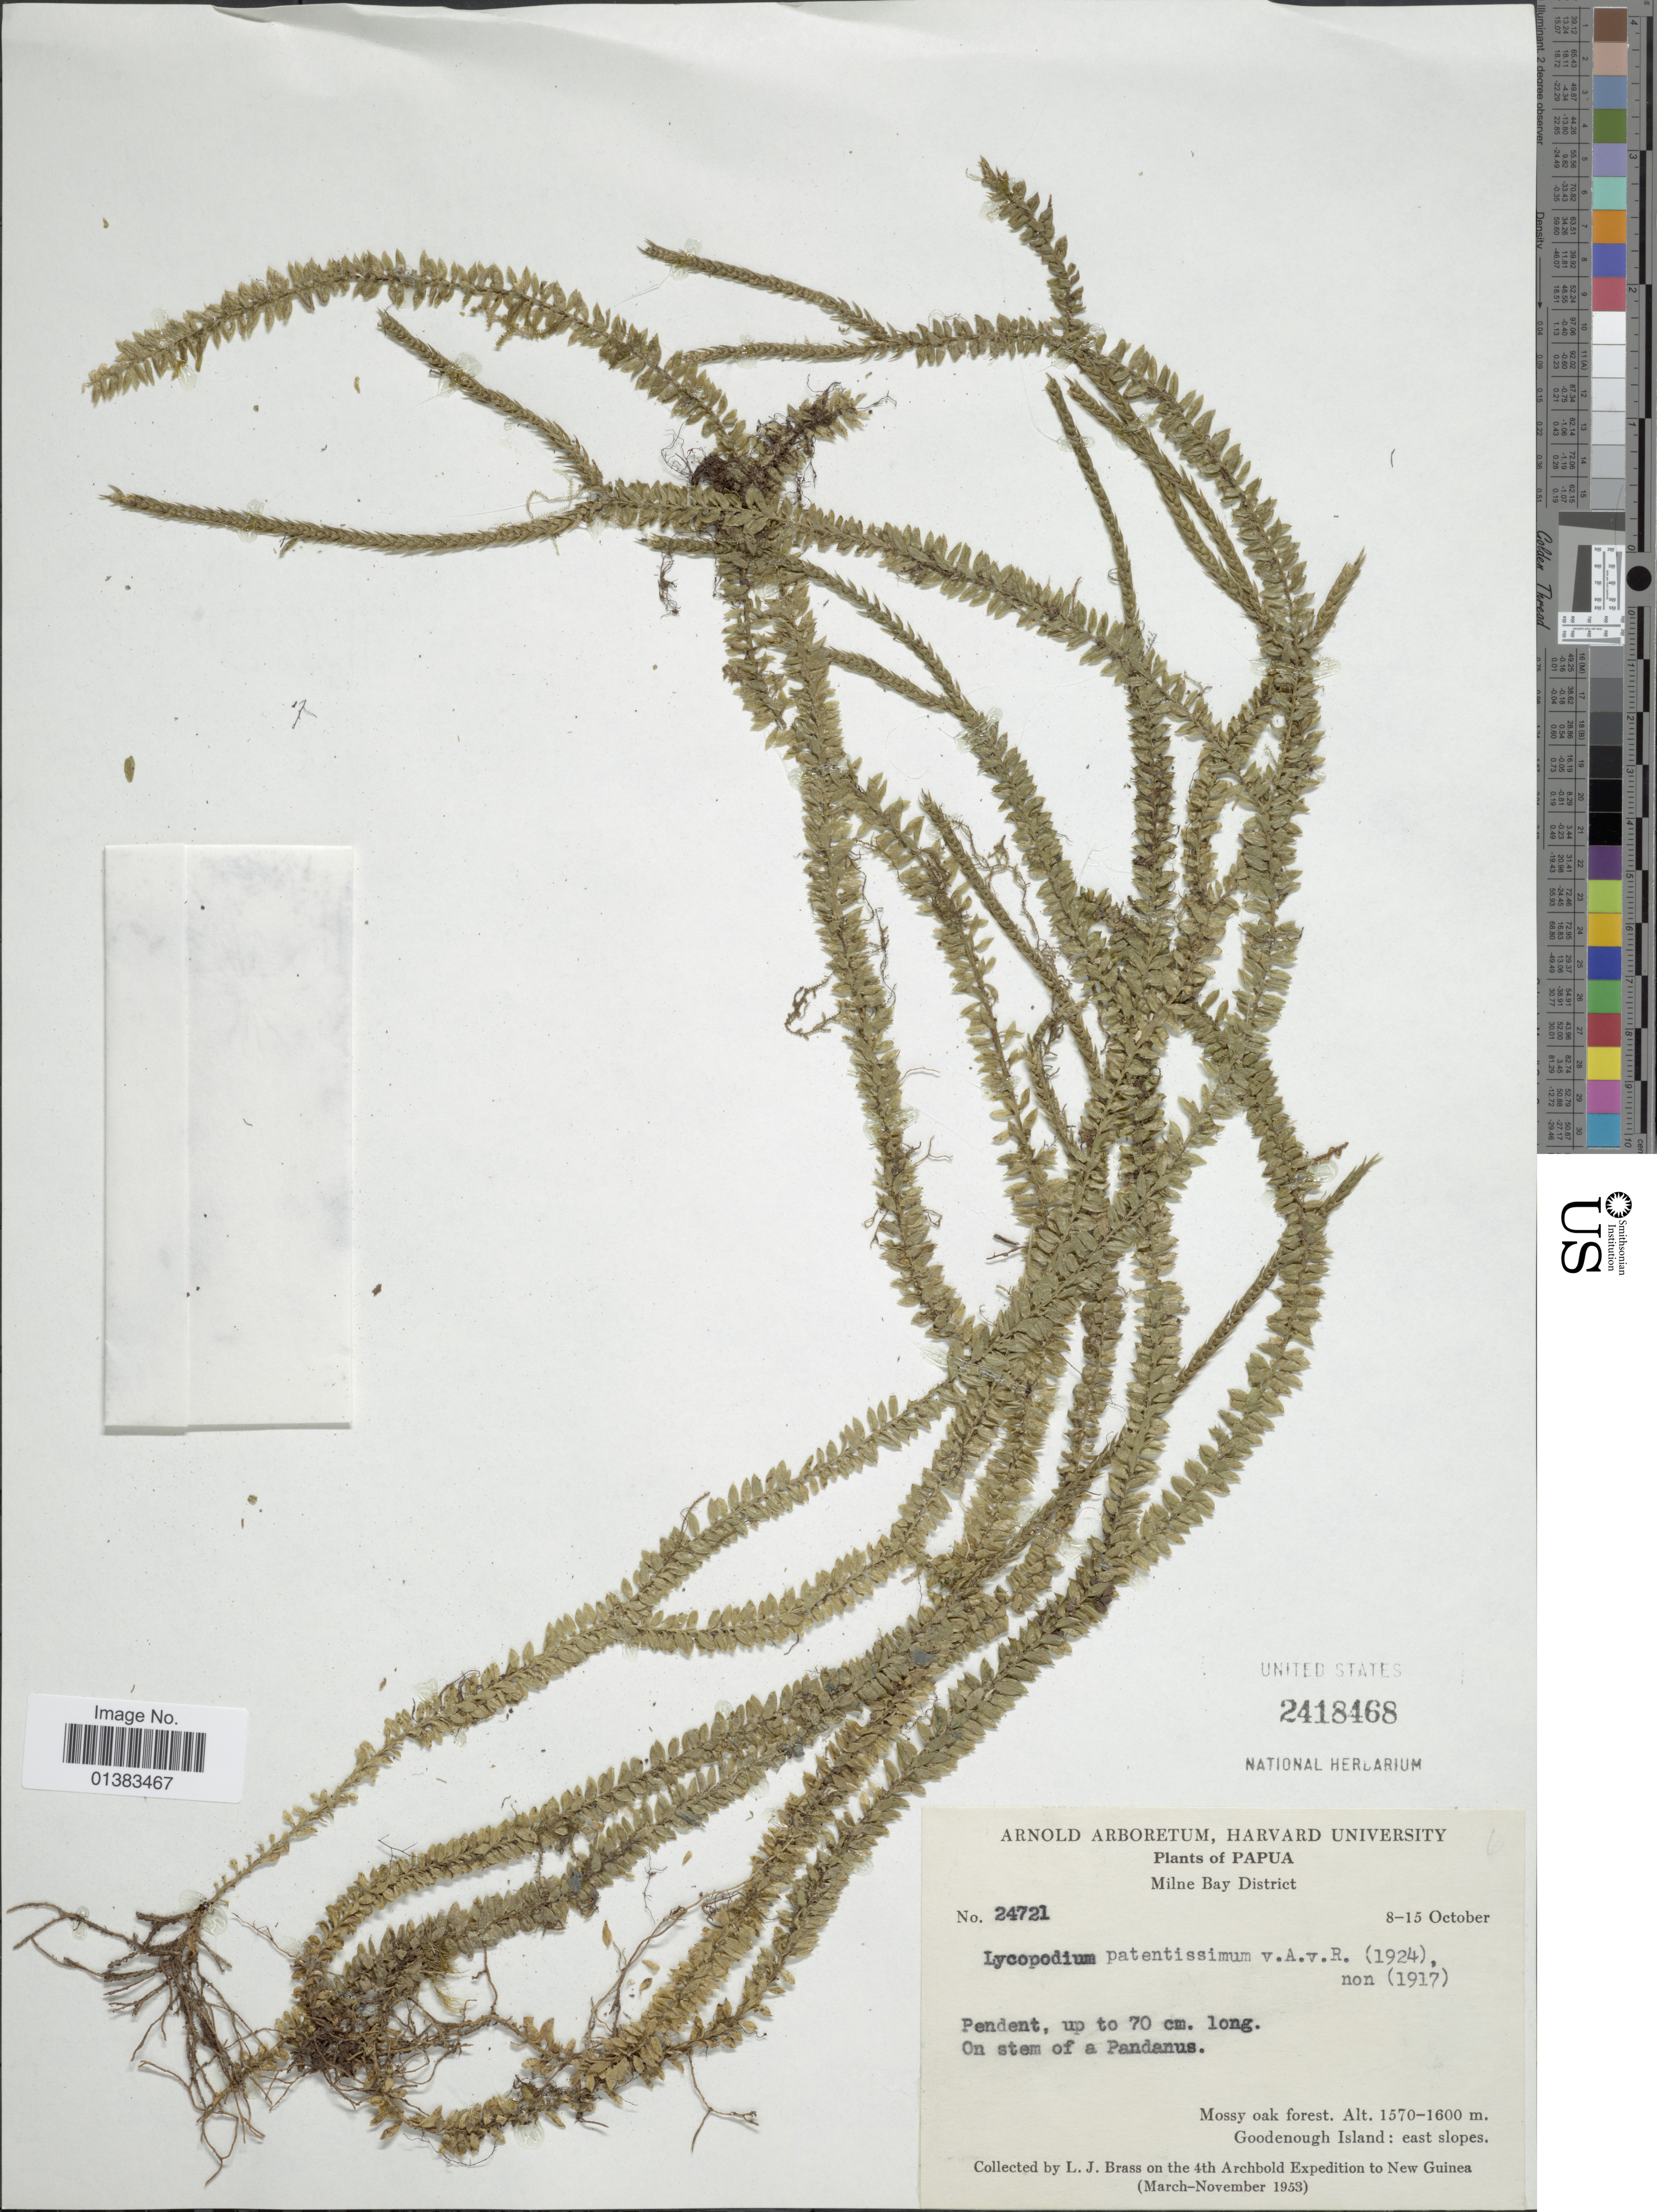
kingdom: Plantae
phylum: Tracheophyta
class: Lycopodiopsida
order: Lycopodiales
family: Lycopodiaceae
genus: Phlegmariurus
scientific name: Phlegmariurus patentissimus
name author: (Alderw.) A. R. Field & Bostock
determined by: Field, A. R.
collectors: L. J. Brass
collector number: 24721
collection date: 1953-10-08/1953-10-15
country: Papua New Guinea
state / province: Milne Bay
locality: Mossy oak, Goodenough Island: east slopes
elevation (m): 1570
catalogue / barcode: US 2418468